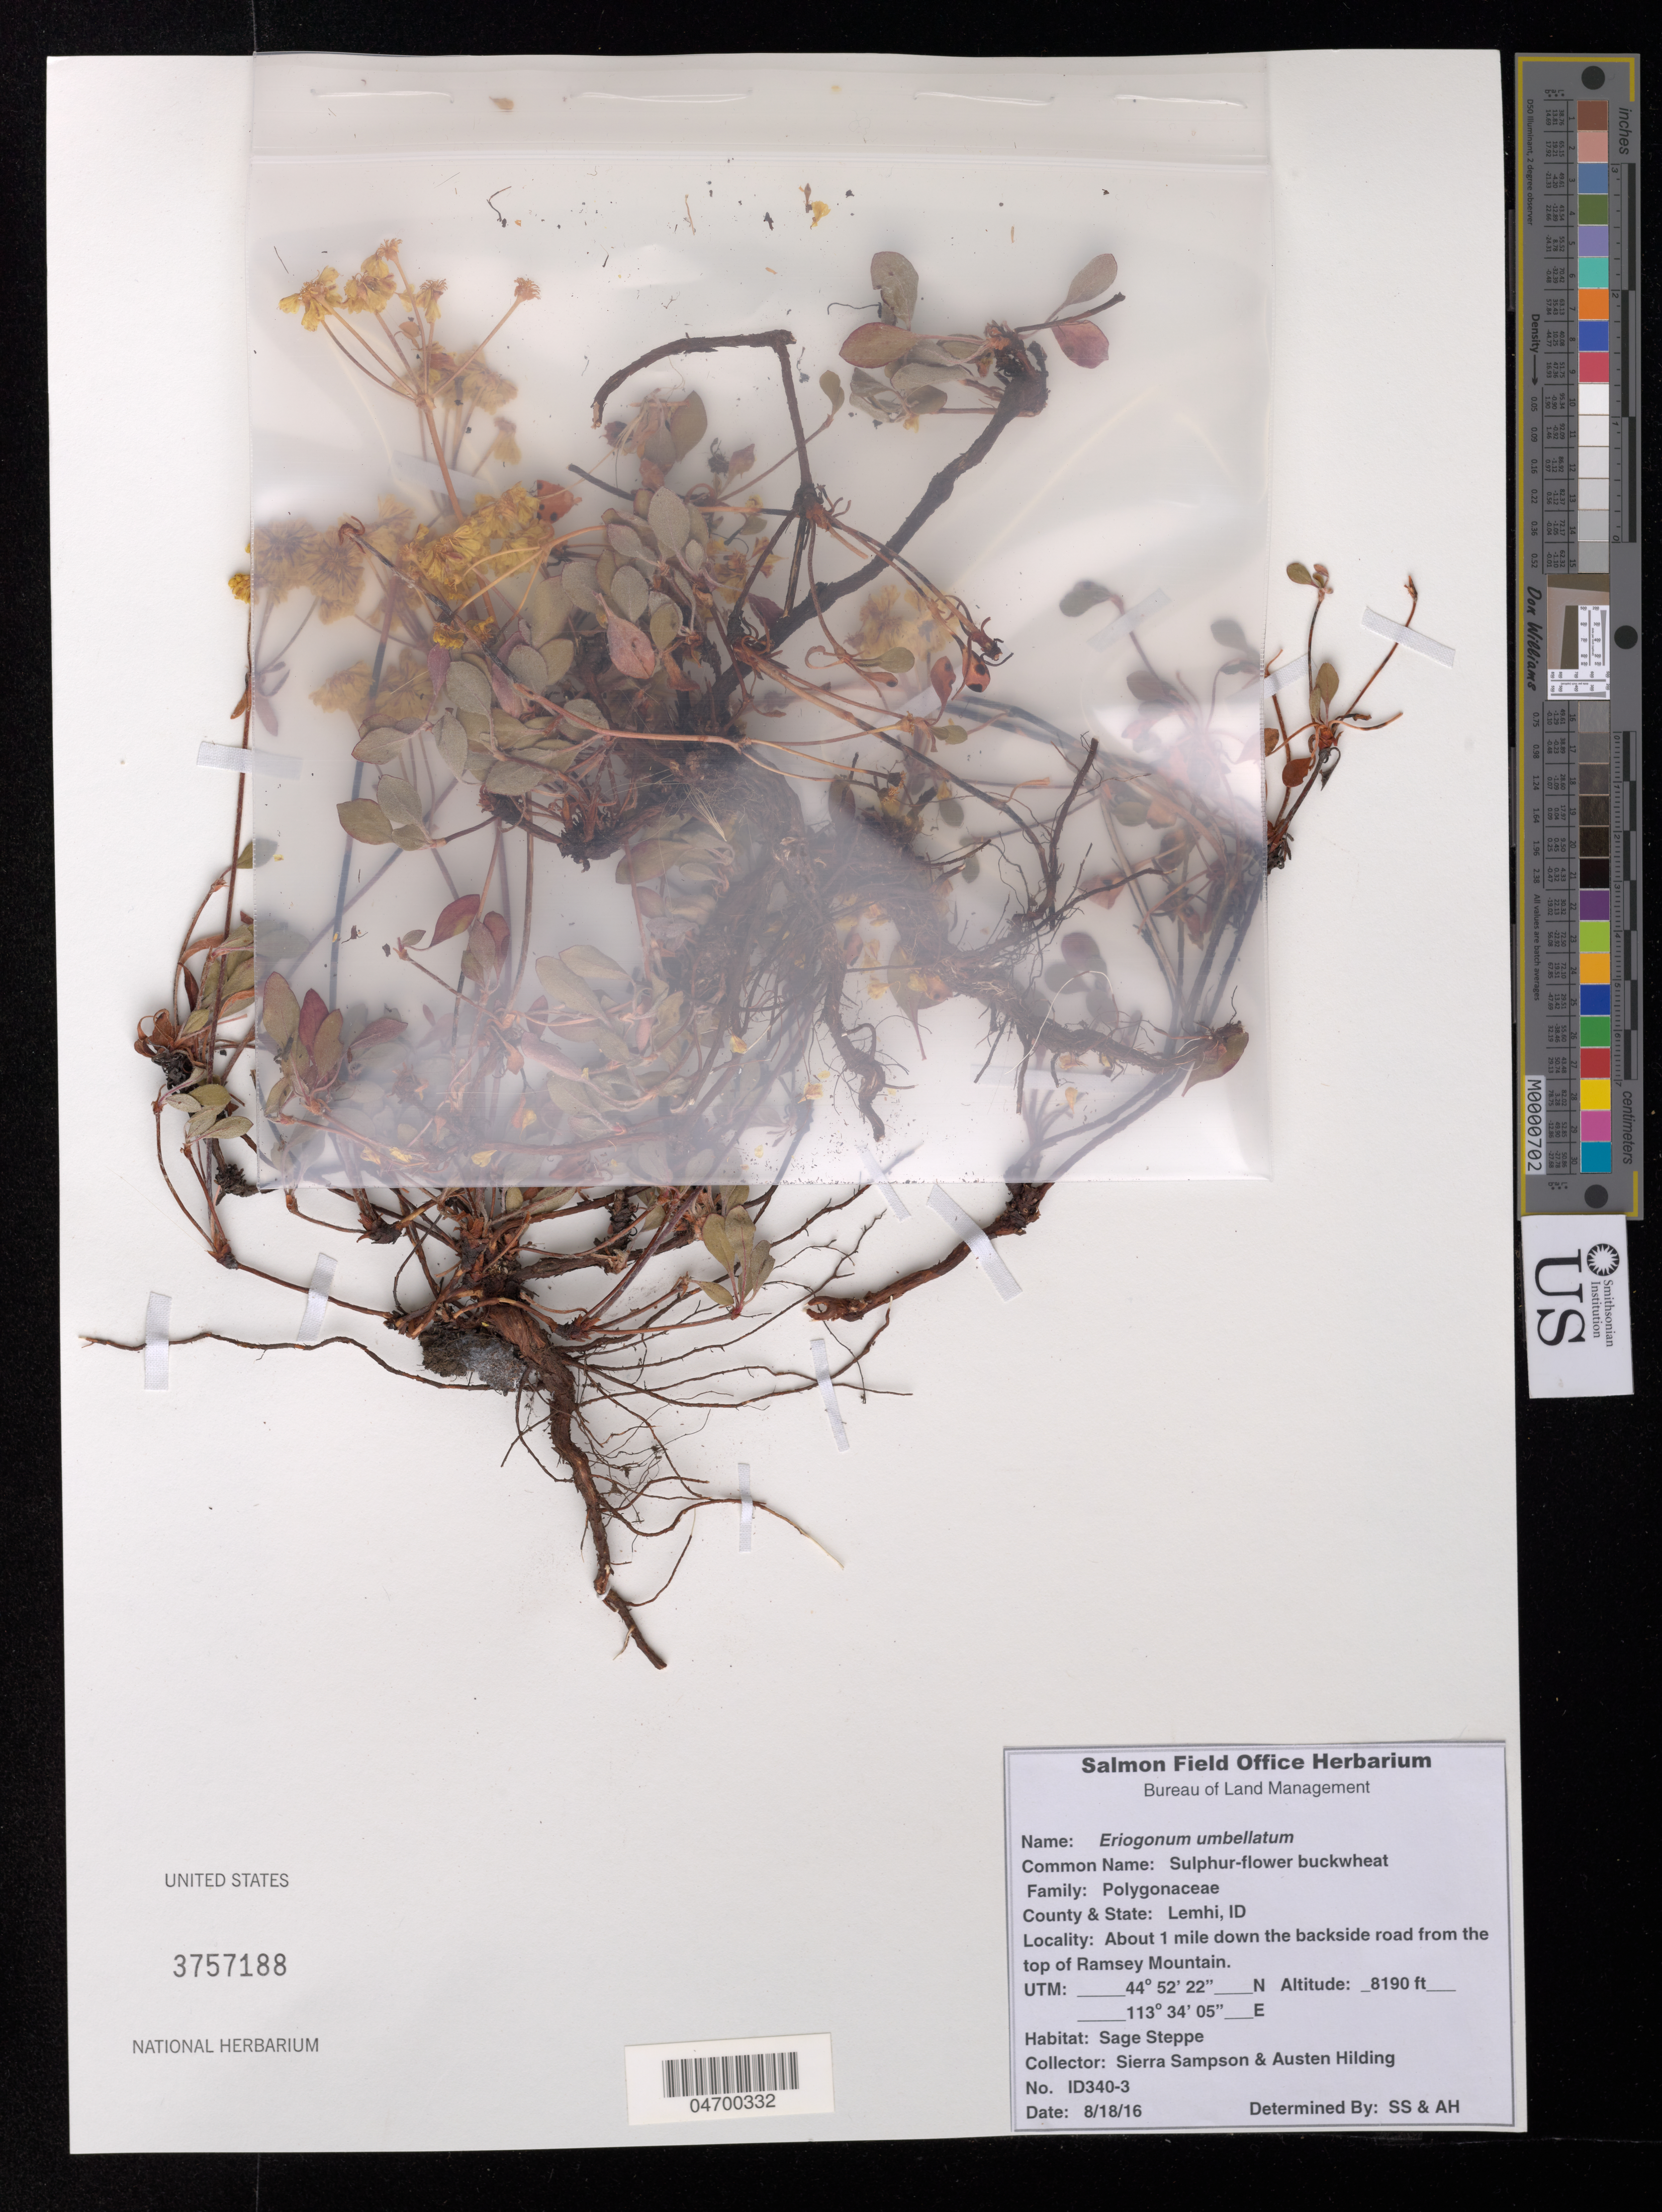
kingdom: Plantae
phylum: Tracheophyta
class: Magnoliopsida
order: Caryophyllales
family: Polygonaceae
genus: Eriogonum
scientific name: Eriogonum umbellatum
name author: Torr.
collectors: S. Sampson & A. Hilding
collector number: ID340-3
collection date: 2016-06-18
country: United States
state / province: Idaho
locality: County & State: Lemhi, ID. About 1 mile down the backside road from the top of Ramsey Mountain. Sage Steppe.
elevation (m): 2496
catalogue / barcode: US 3757188